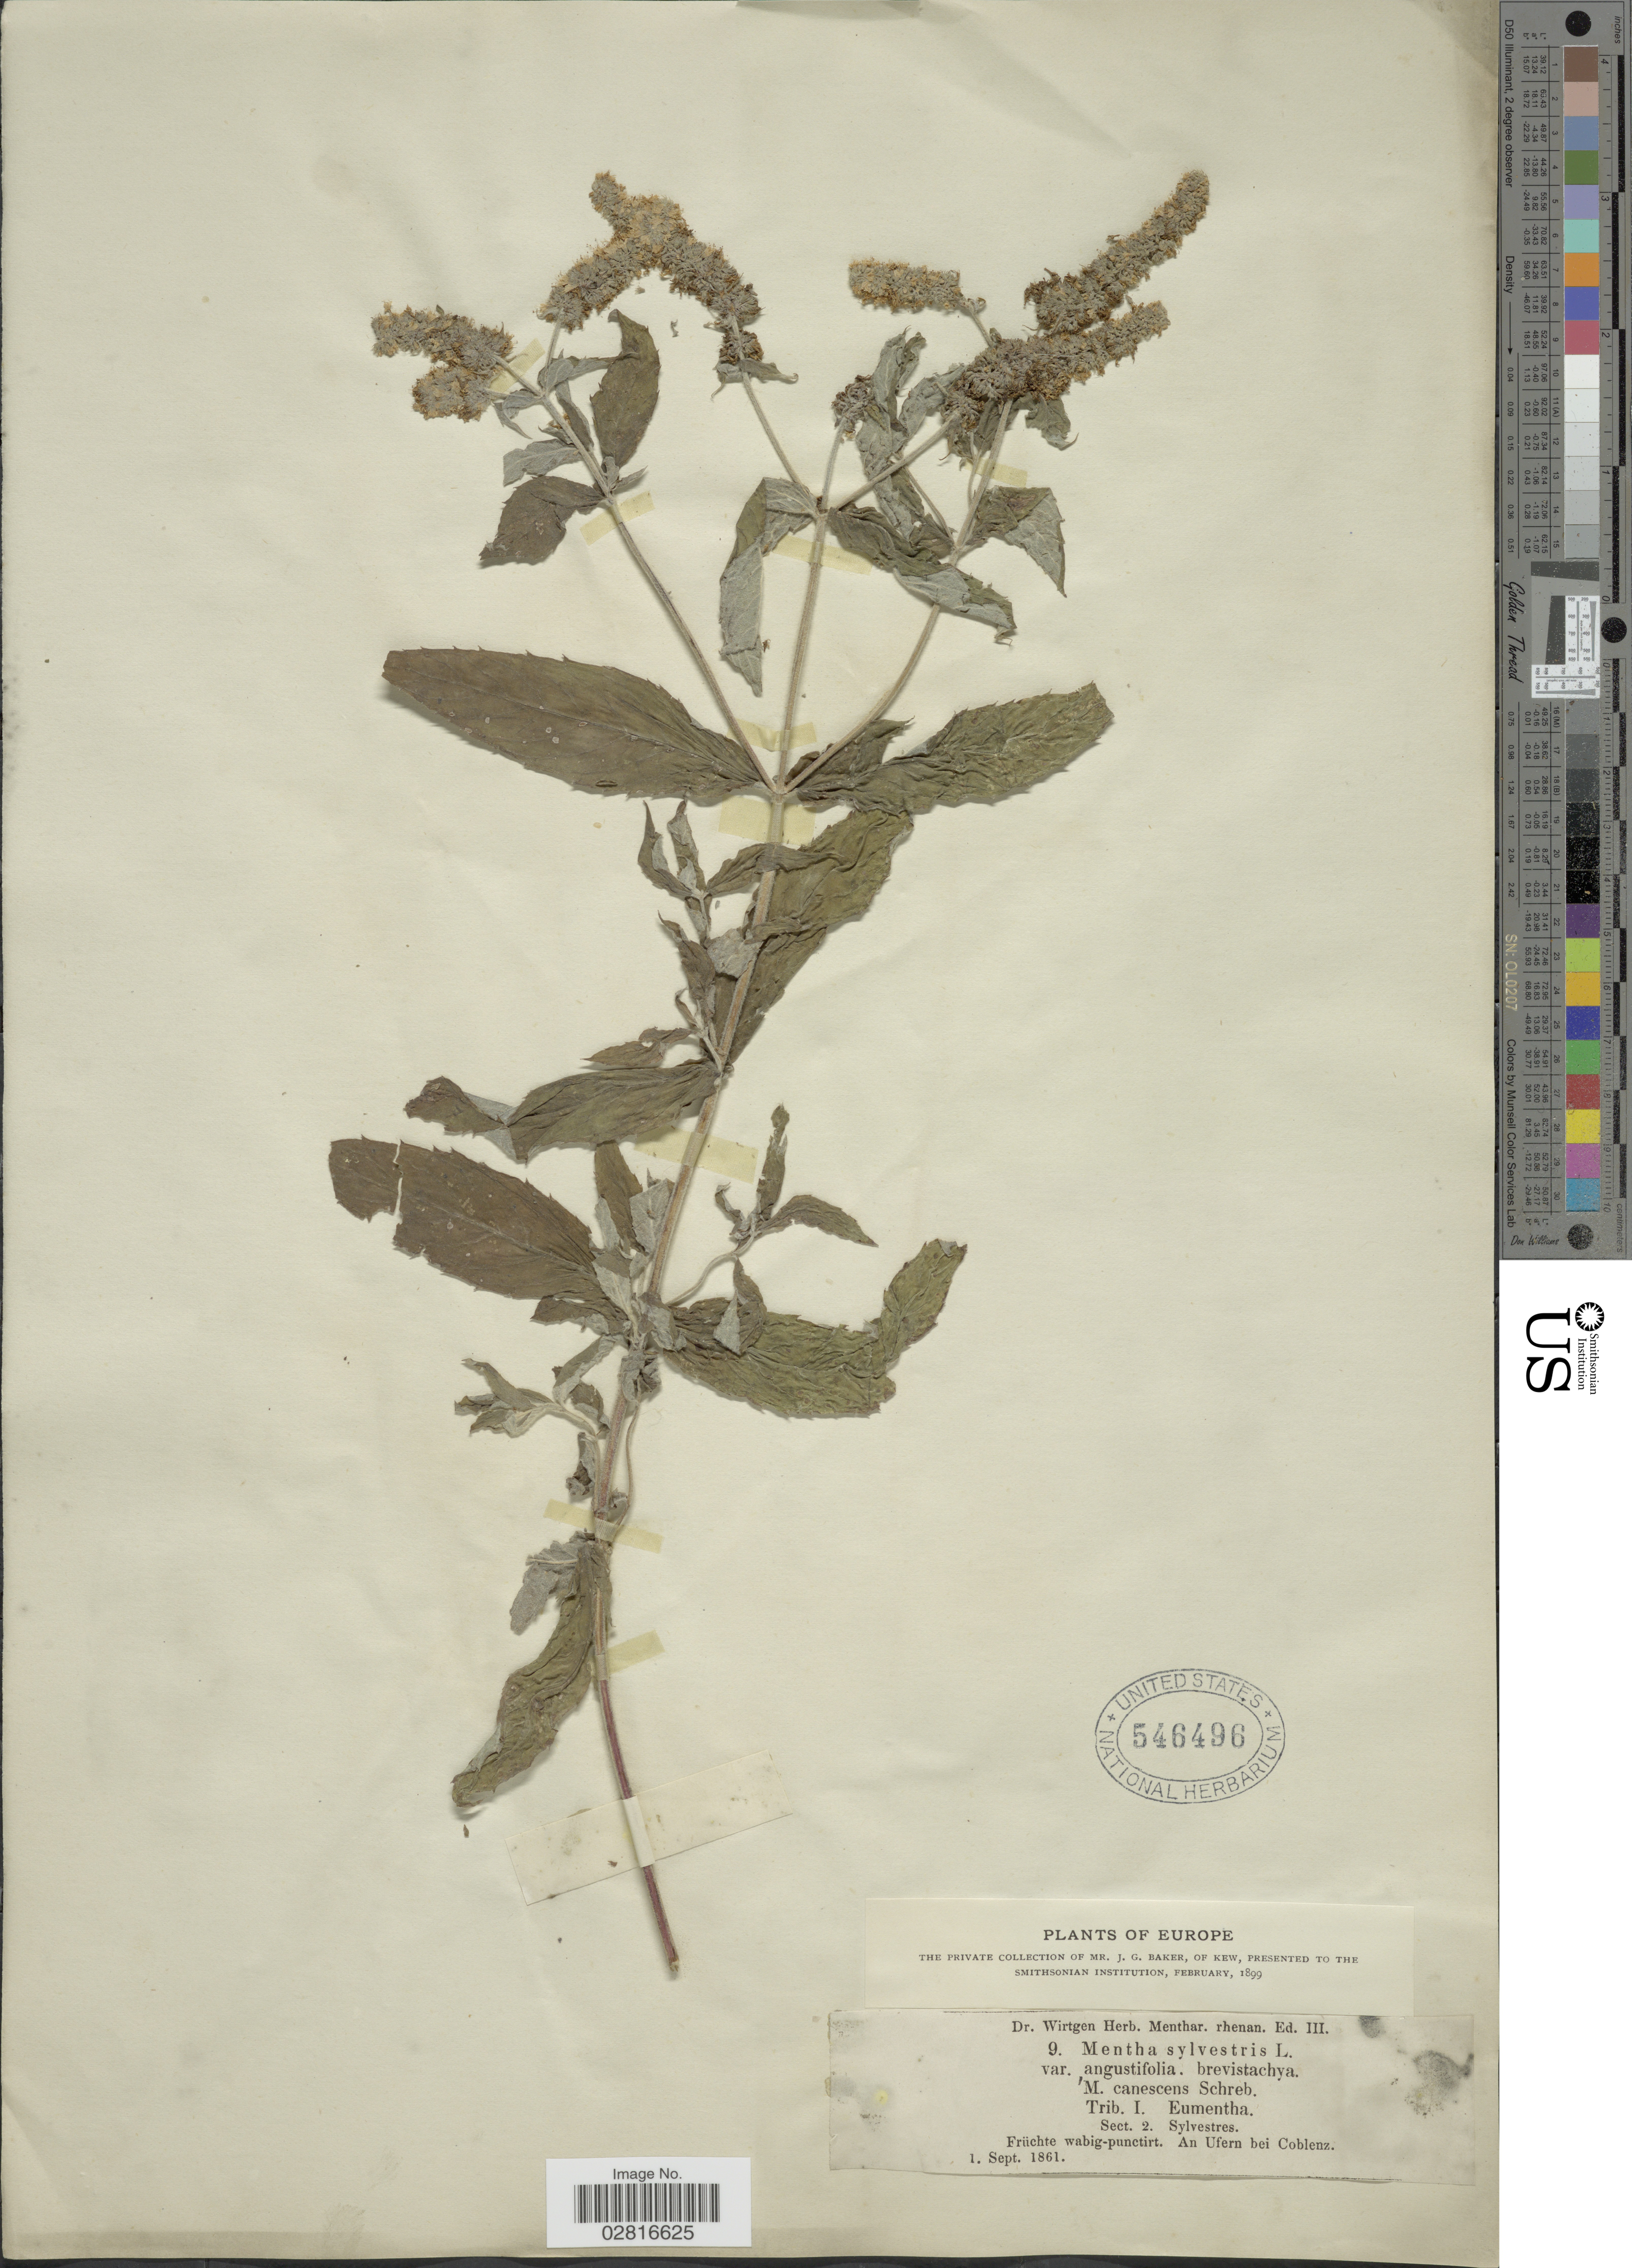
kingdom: Plantae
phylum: Tracheophyta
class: Magnoliopsida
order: Lamiales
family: Lamiaceae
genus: Mentha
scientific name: Mentha sylvestris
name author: L.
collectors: J. G. Baker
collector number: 9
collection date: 1861-09-01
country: Germany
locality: Europe. Früchte wabig-punctirt. An Ufern bei Coblenz.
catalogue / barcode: US 546496